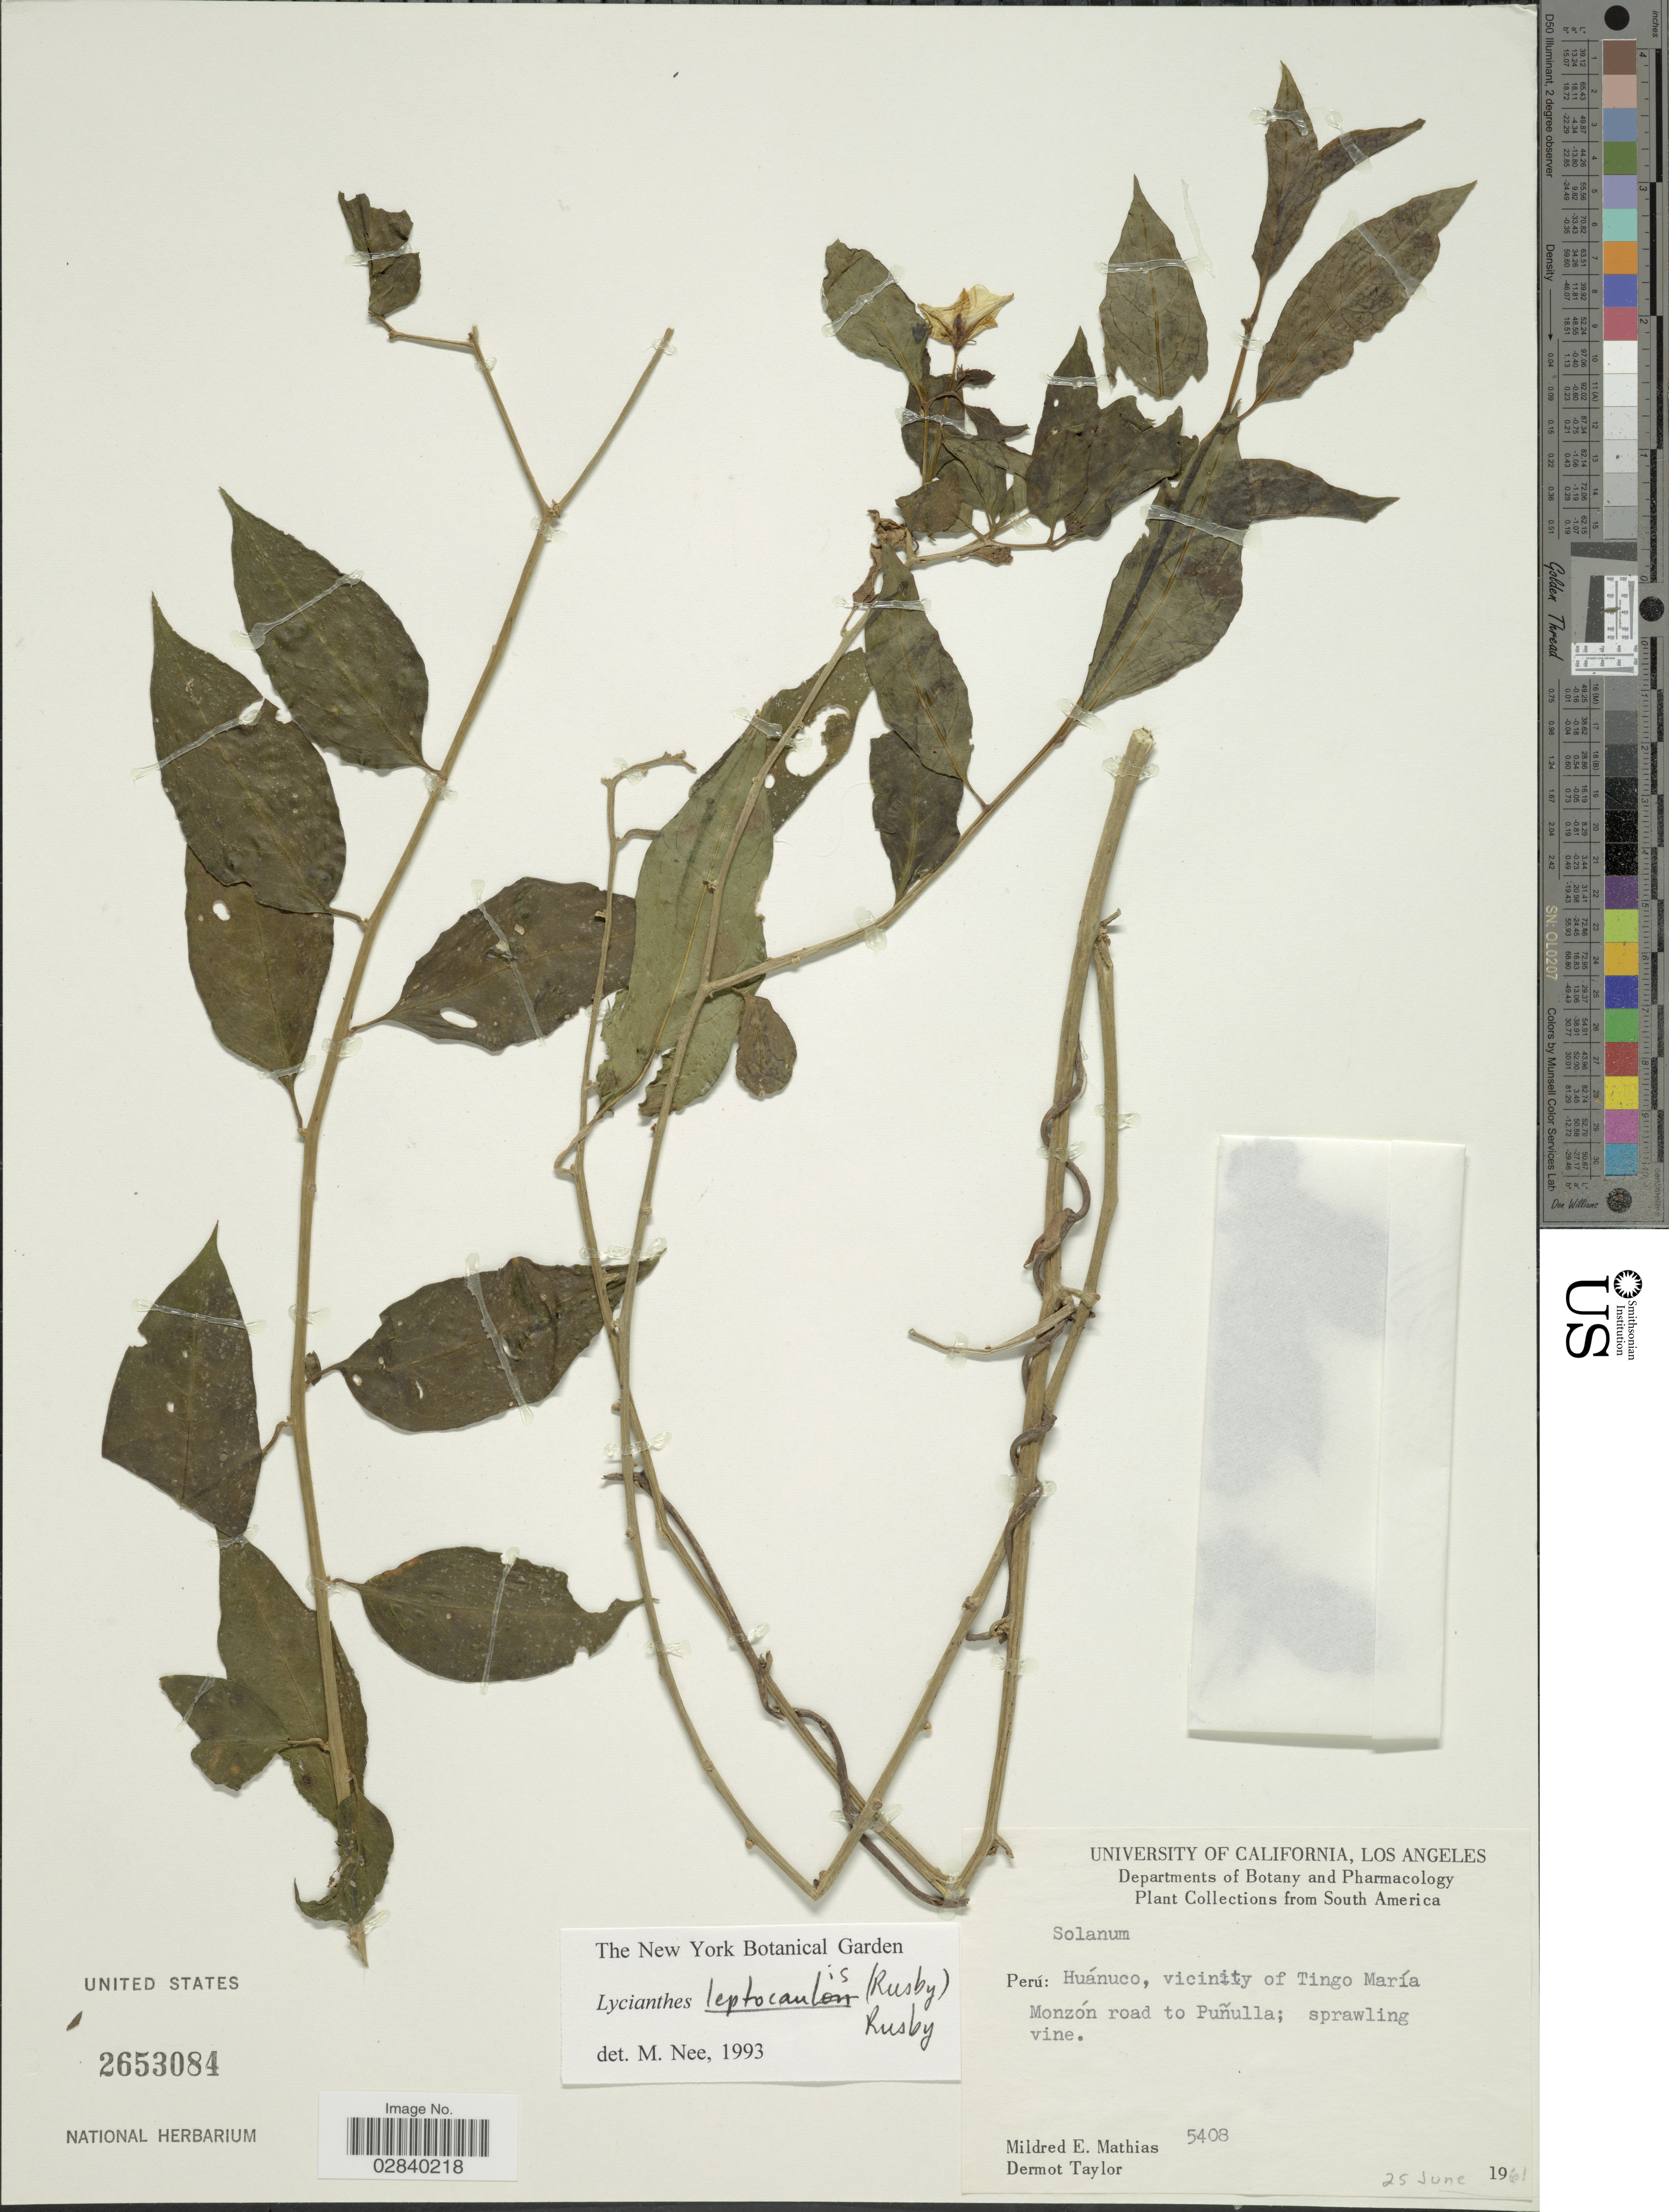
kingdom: Plantae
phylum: Tracheophyta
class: Magnoliopsida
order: Solanales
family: Solanaceae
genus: Lycianthes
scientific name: Lycianthes leptocaulis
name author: (Rusby) Rusby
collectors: M. E. Mathias & D. Taylor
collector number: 5408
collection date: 1961-06-25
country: Peru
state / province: Huánuco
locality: Vicinity of Tingo María Monzón road to Puñulla.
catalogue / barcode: US 2653084